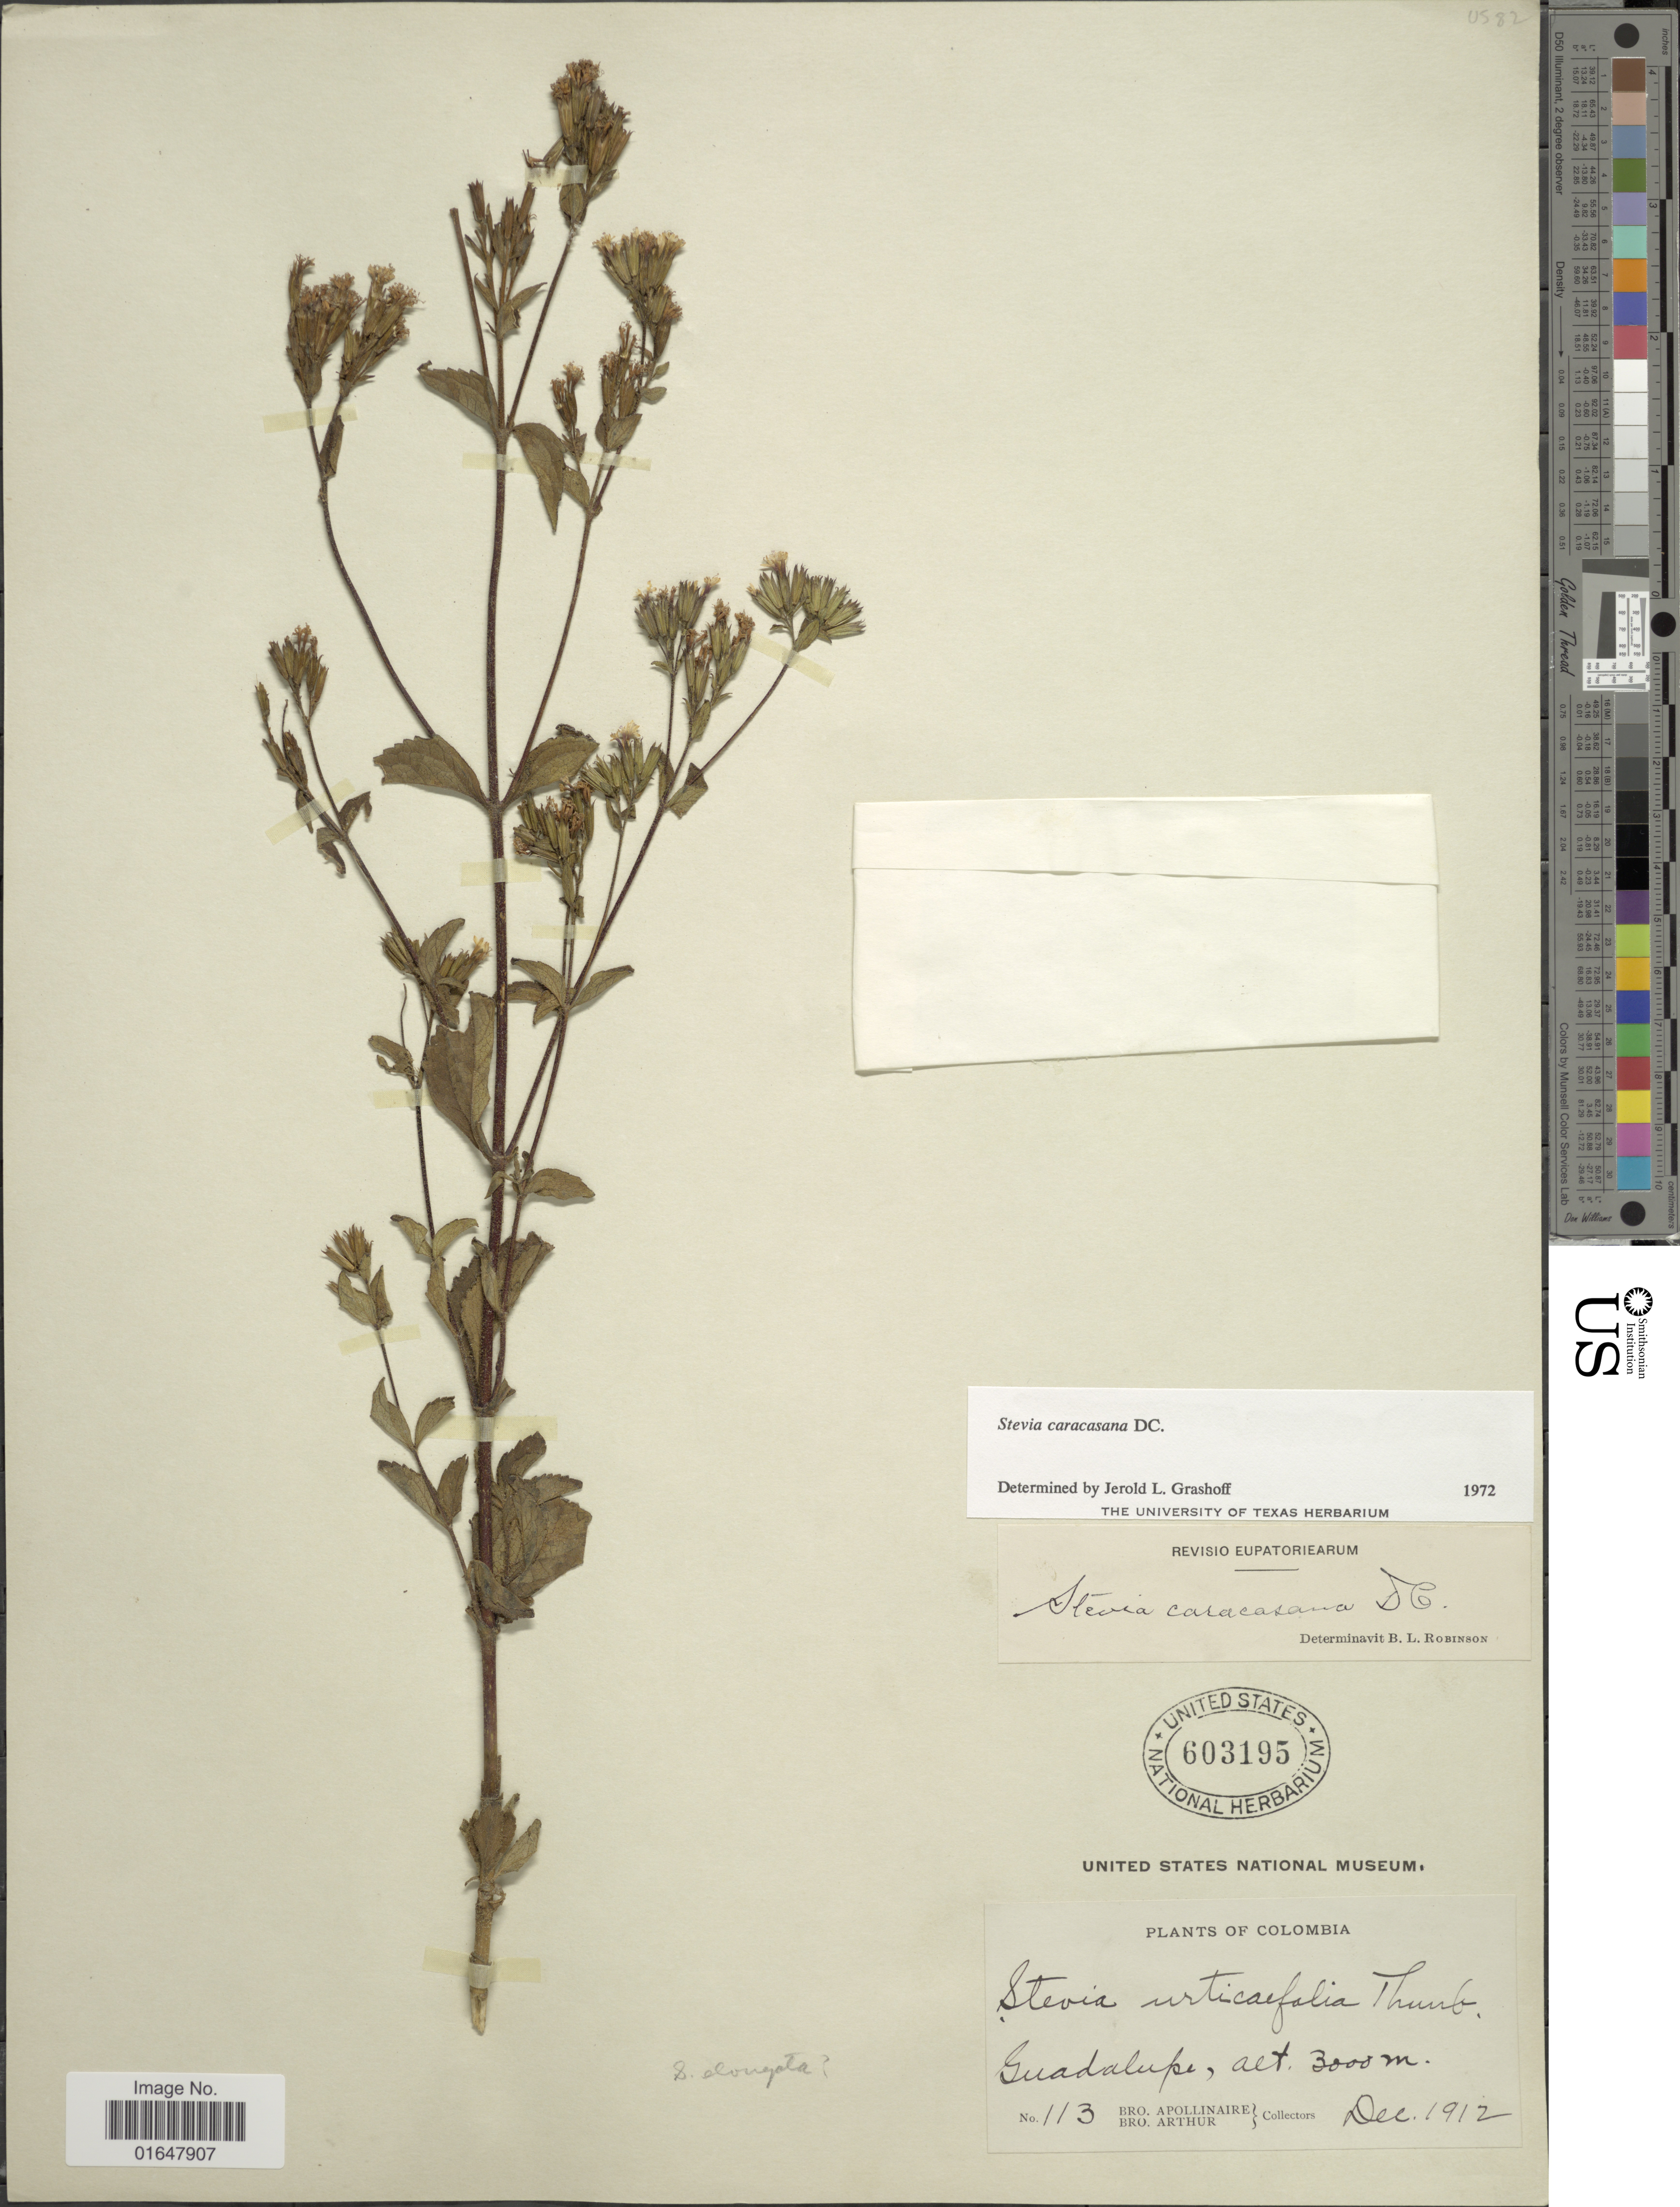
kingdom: Plantae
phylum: Tracheophyta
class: Magnoliopsida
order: Asterales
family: Asteraceae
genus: Stevia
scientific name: Stevia caracasana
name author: DC.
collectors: Bro. Apollinaire & Bro. Arthur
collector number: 113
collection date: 1912-12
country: Colombia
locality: Guadalupe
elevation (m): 3000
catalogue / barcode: US 603195